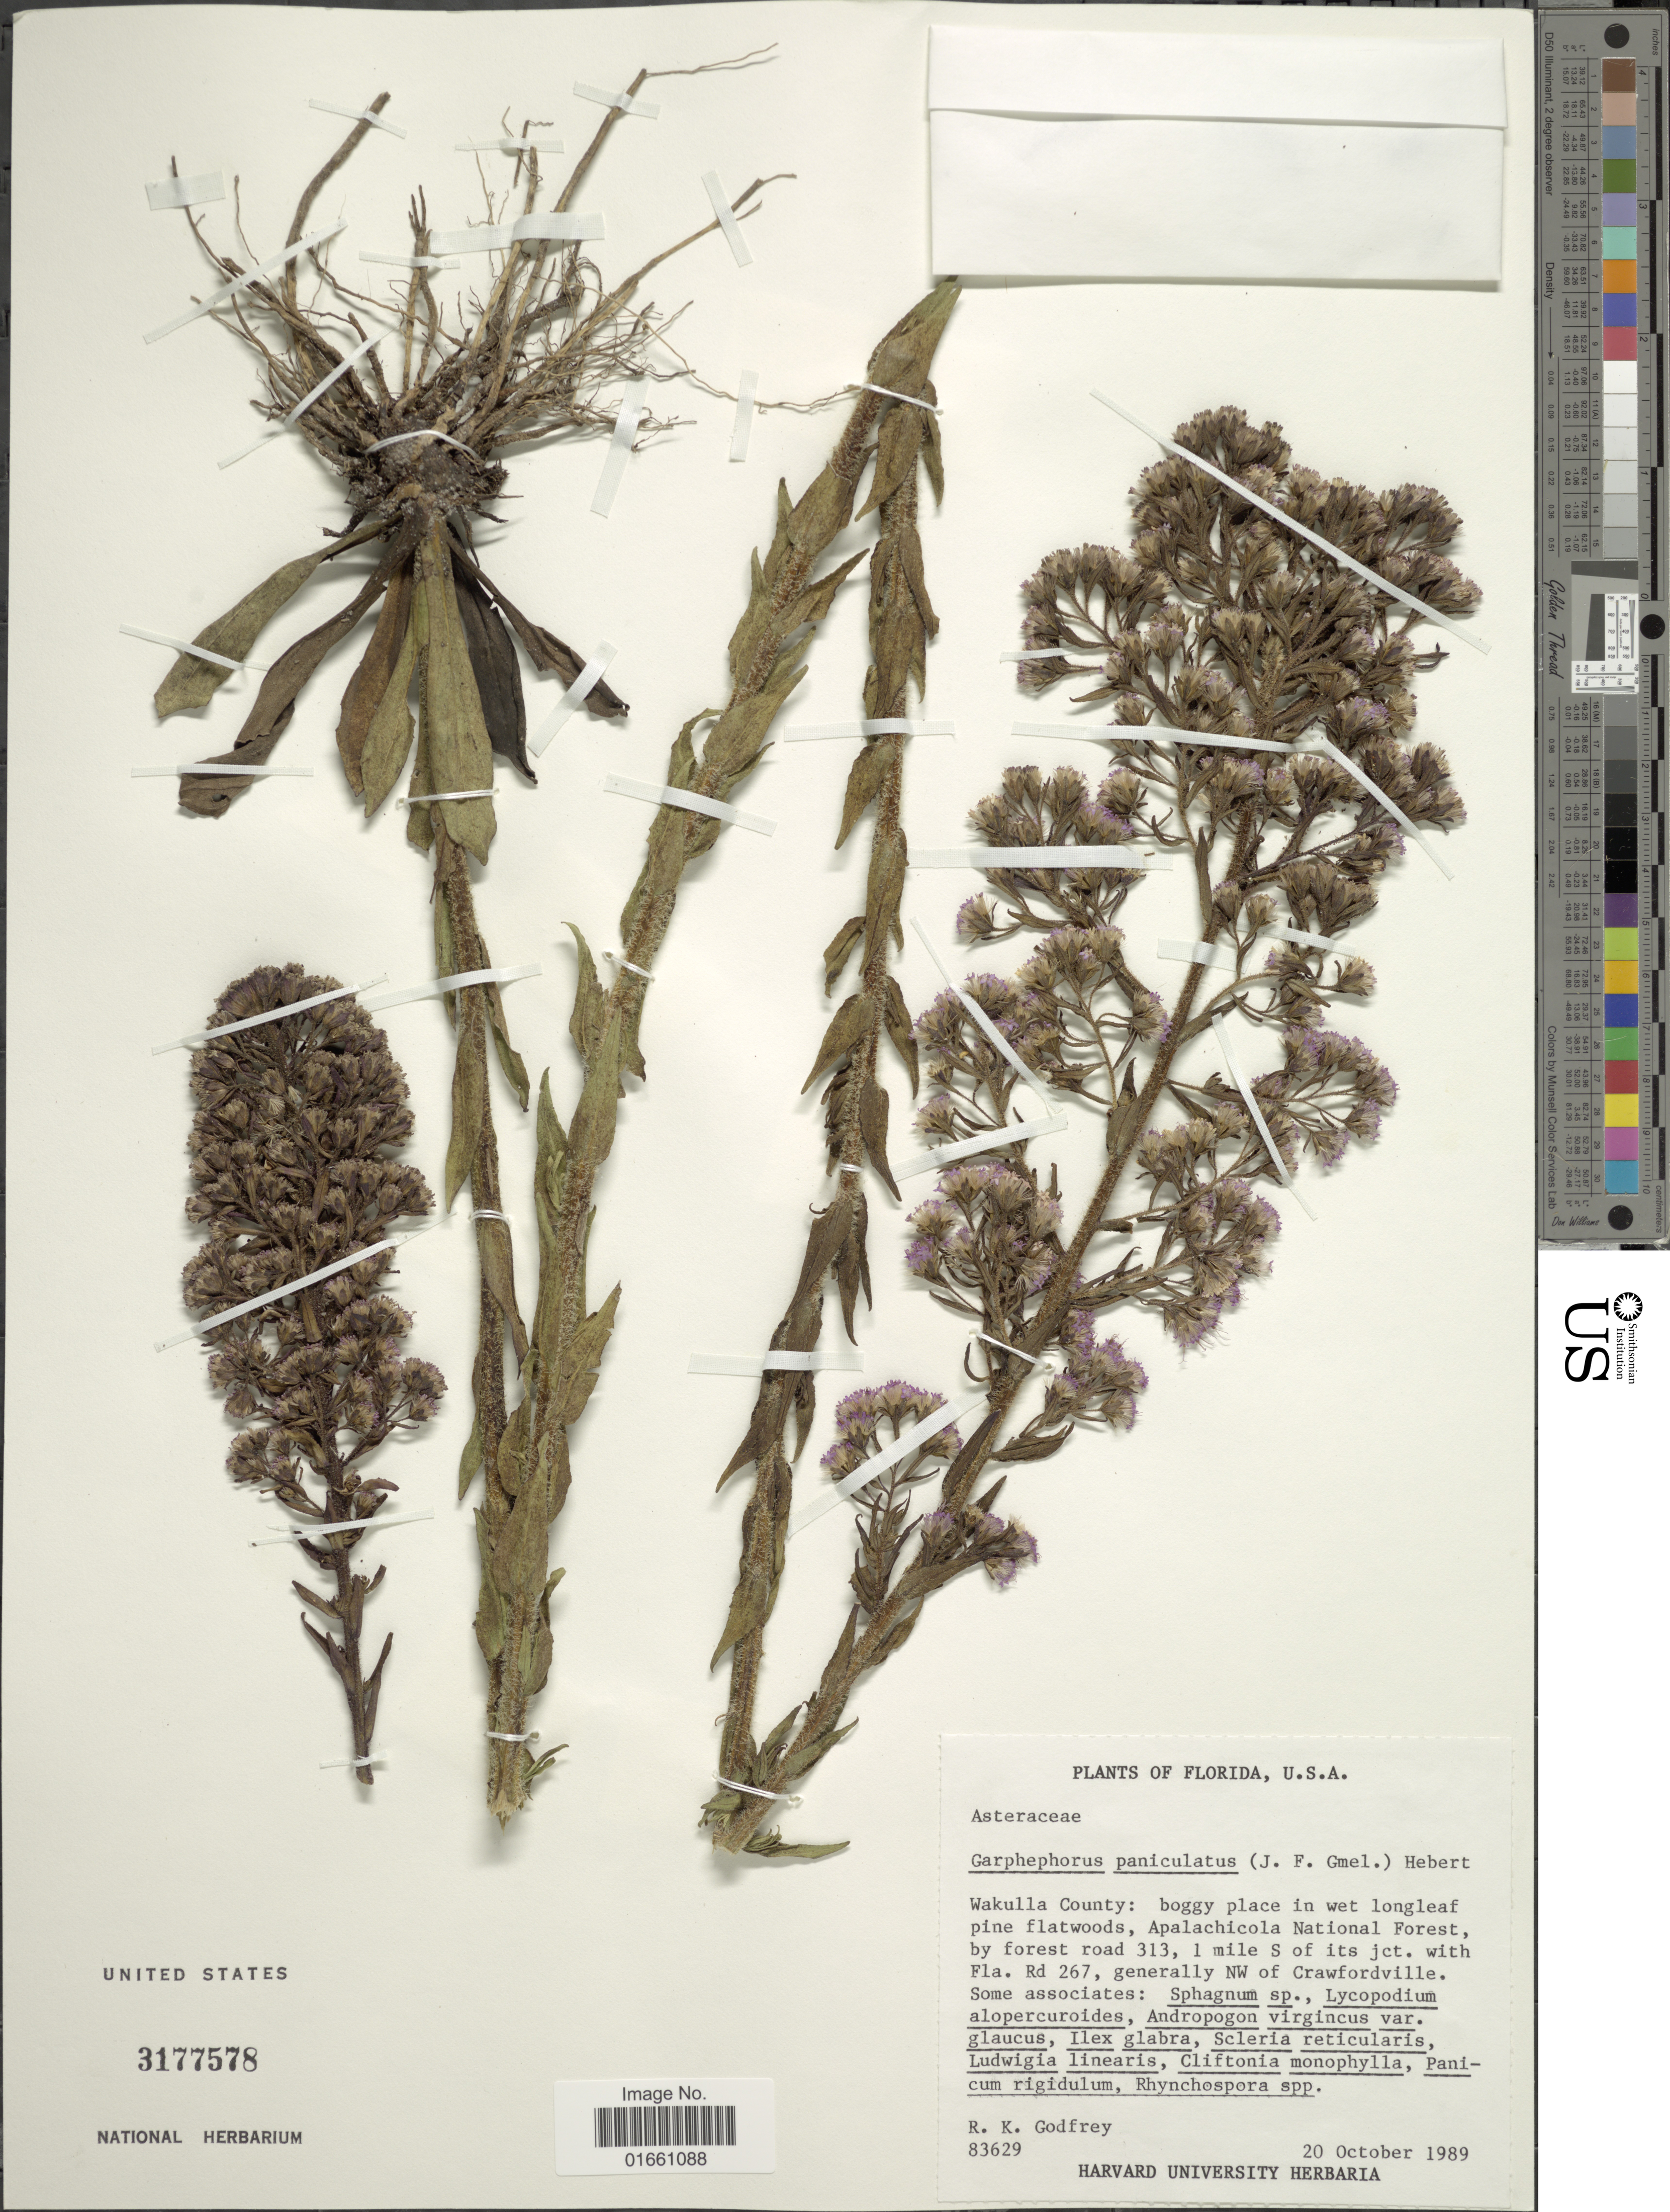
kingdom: Plantae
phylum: Tracheophyta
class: Magnoliopsida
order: Asterales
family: Asteraceae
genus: Trilisa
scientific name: Trilisa paniculata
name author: (J.F. Gmel.) Cass.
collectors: R. K. Godfrey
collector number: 83629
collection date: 1989-10-20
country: United States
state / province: Florida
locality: Wakulla County: boggy place in wet longleaf pine flatwoods, Apalachicola National Forest, by forest road 313, 1 mile S of its jct. with Fla. Rd 267, generally NW of Crawfordville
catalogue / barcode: US 3177578